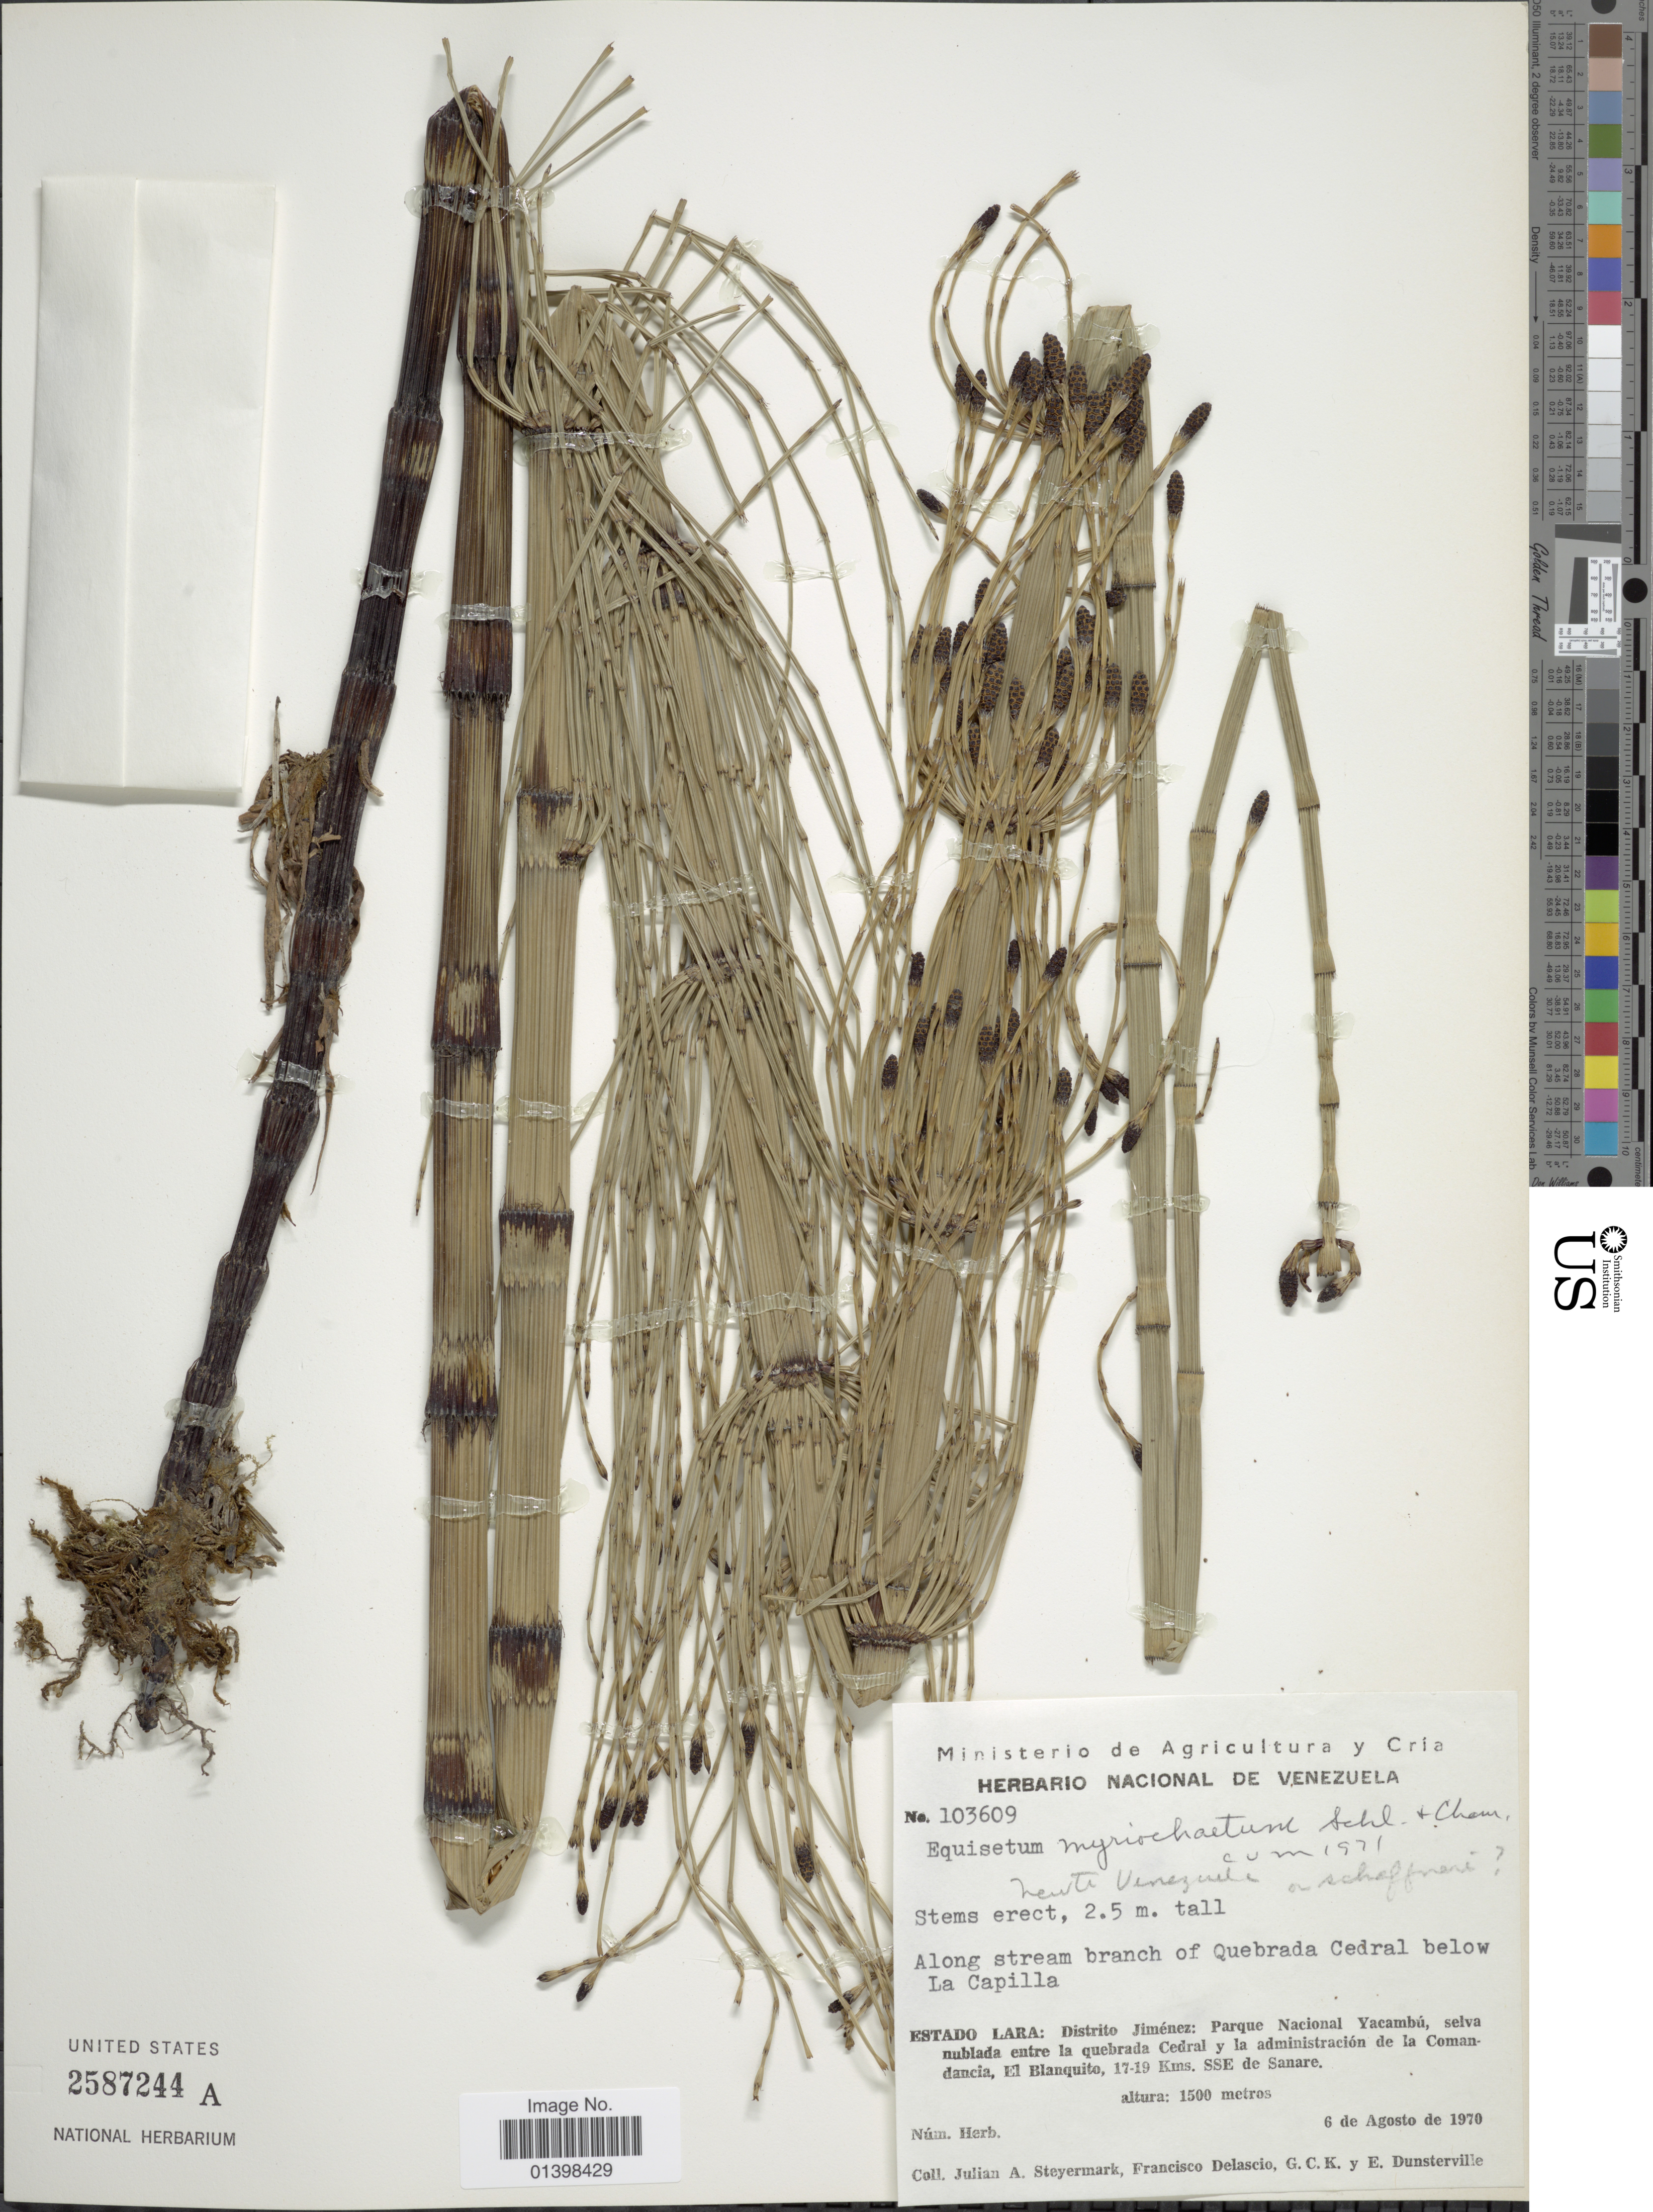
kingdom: Plantae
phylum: Tracheophyta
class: Polypodiopsida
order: Equisetales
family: Equisetaceae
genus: Equisetum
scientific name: Equisetum myriochaetum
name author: Schltdl. & Cham.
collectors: J. Steyermark, F. Delascio C., G. C. K. Dunsterville & E. Dunsterville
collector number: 103609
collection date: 1970-08-06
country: Venezuela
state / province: Lara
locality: Along stream branch of Quebrada Cedral below La Capilla, Estado Lara: Distrito Jiménez: Parque Nacional Yacambú, selva nublada entre la quebrada Cedral y la administación de la Comandancia,El Blanquito, 17-19 Kms. SSE dde Sanare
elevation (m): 1500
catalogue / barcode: US 2587244A